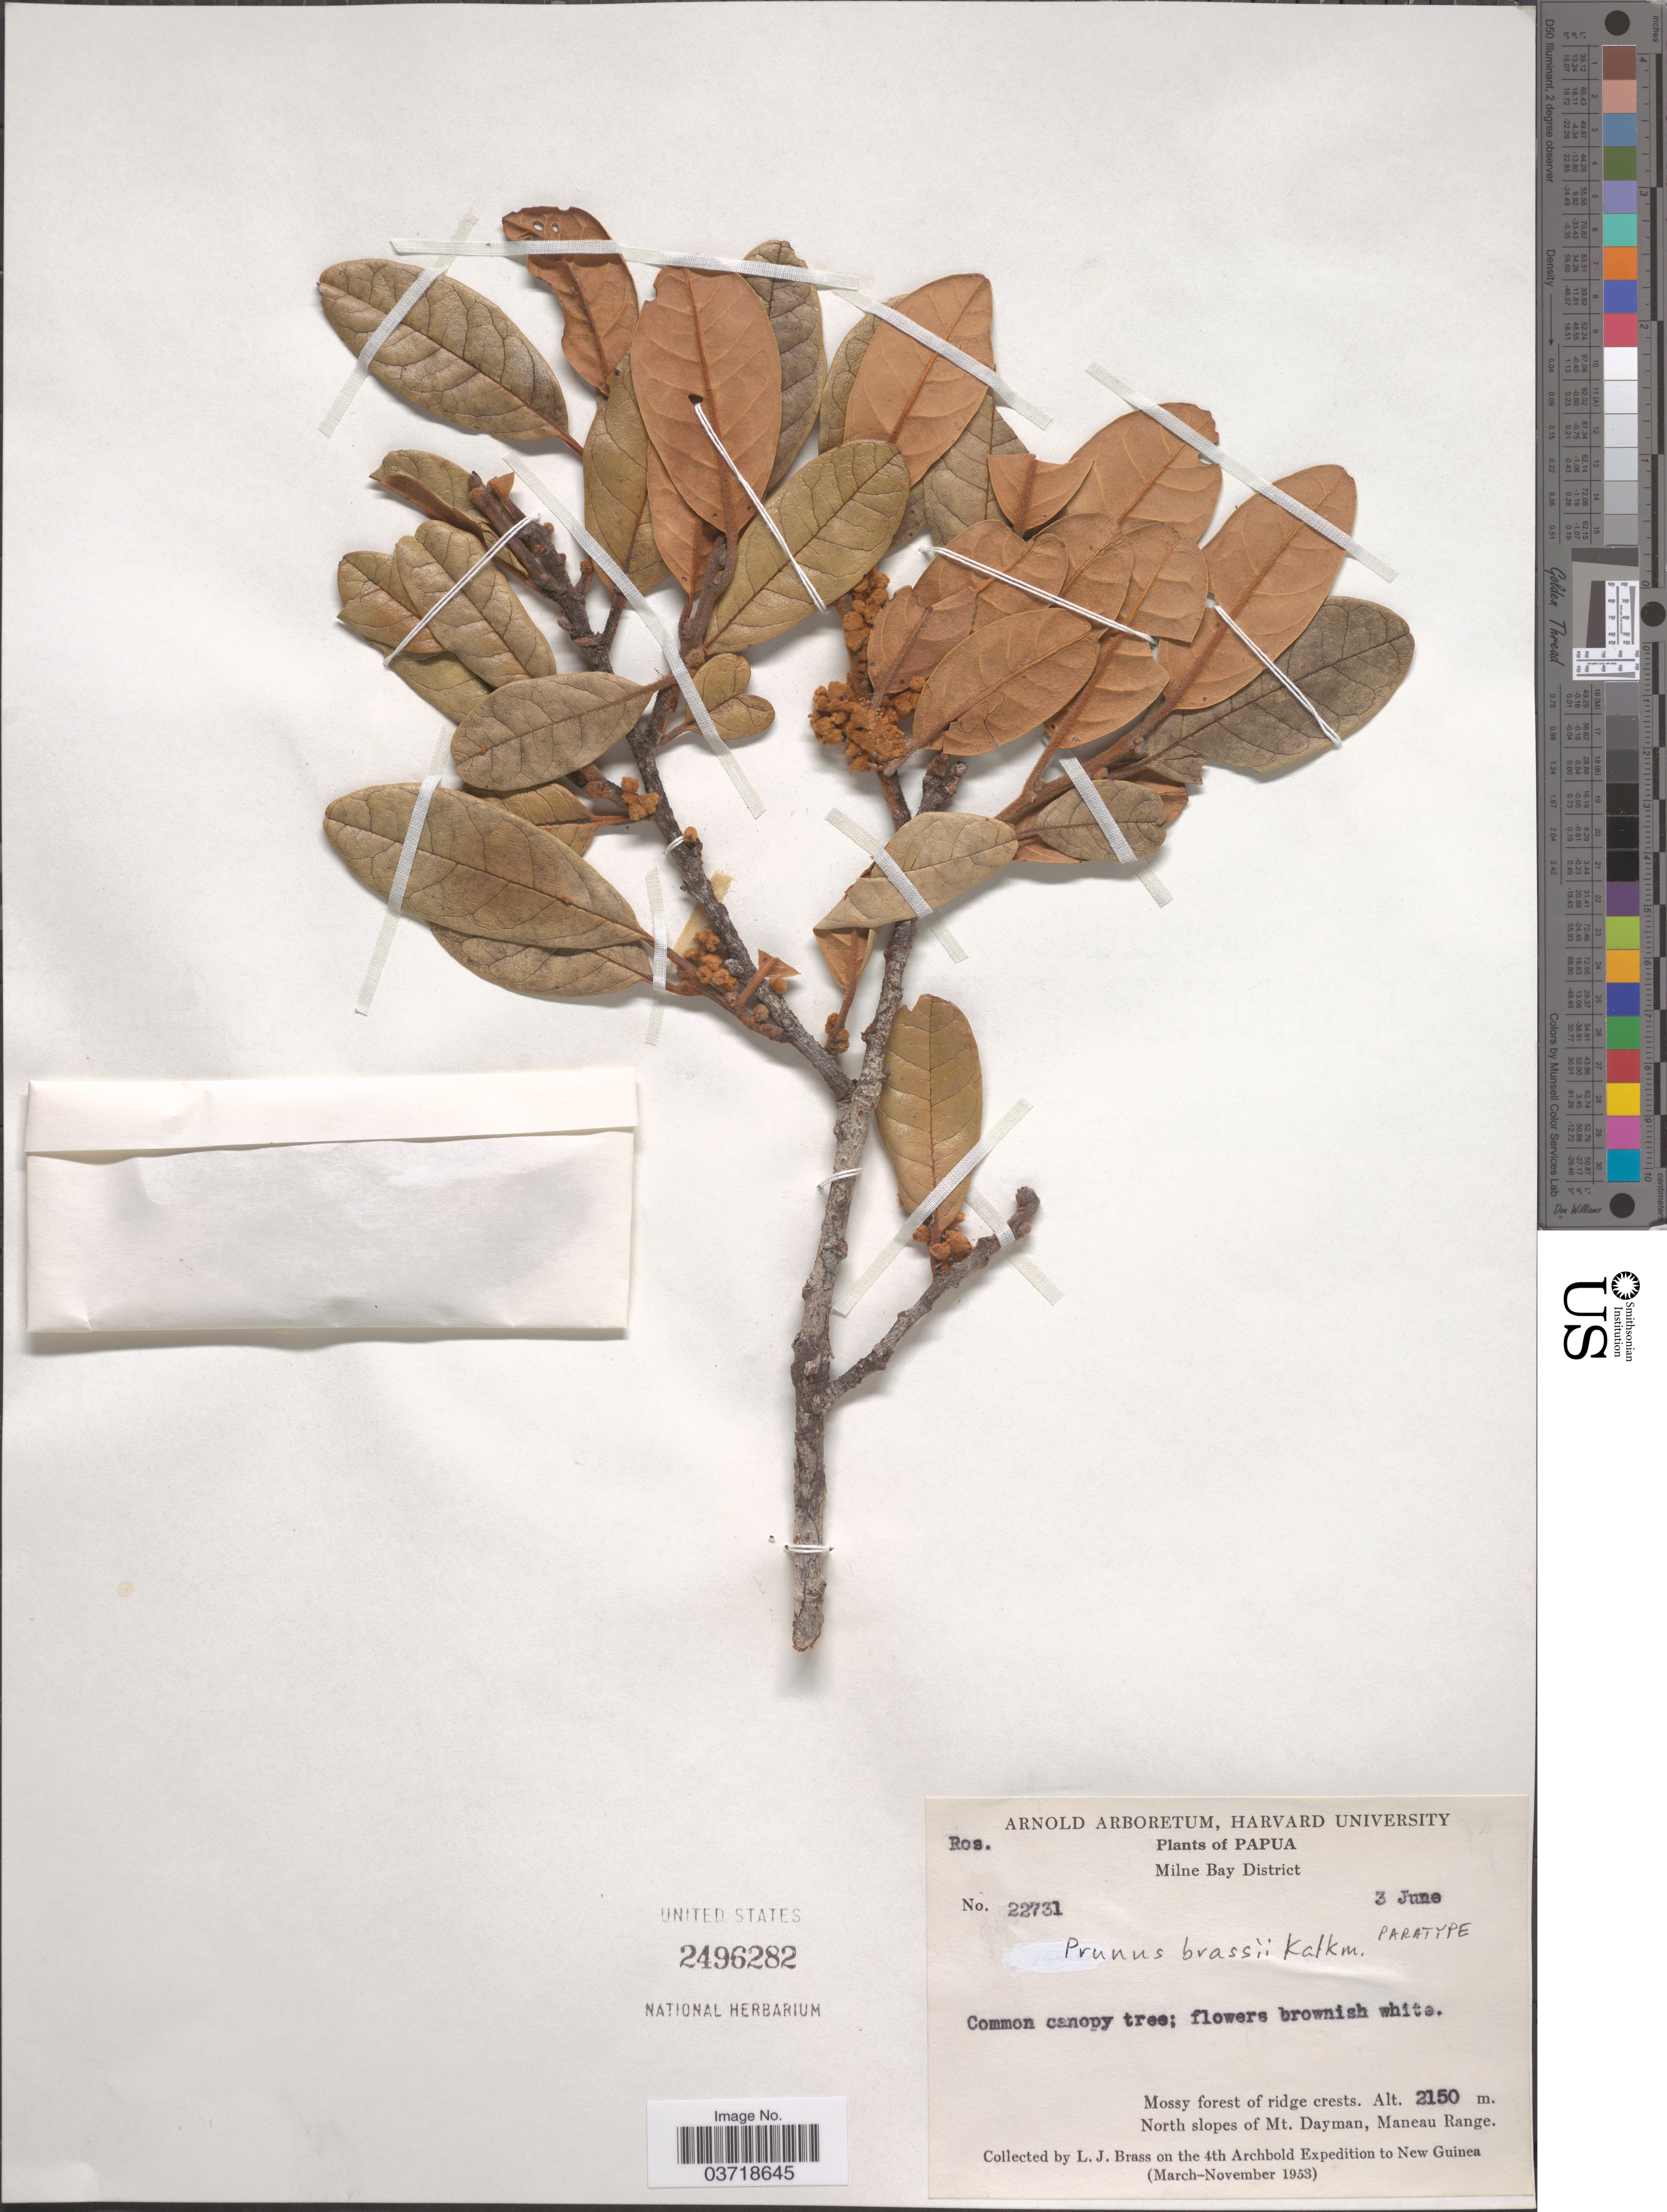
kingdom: Plantae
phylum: Tracheophyta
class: Magnoliopsida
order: Rosales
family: Rosaceae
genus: Prunus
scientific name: Prunus brassii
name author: Kalkman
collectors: L. J. Brass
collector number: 22731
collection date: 1953-06-03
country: Papua New Guinea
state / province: Milne Bay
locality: Papua. Milne Bay District. North slopes of Mt. Dayman, Maneau Range. New Guinea.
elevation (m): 2150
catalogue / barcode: US 2496282